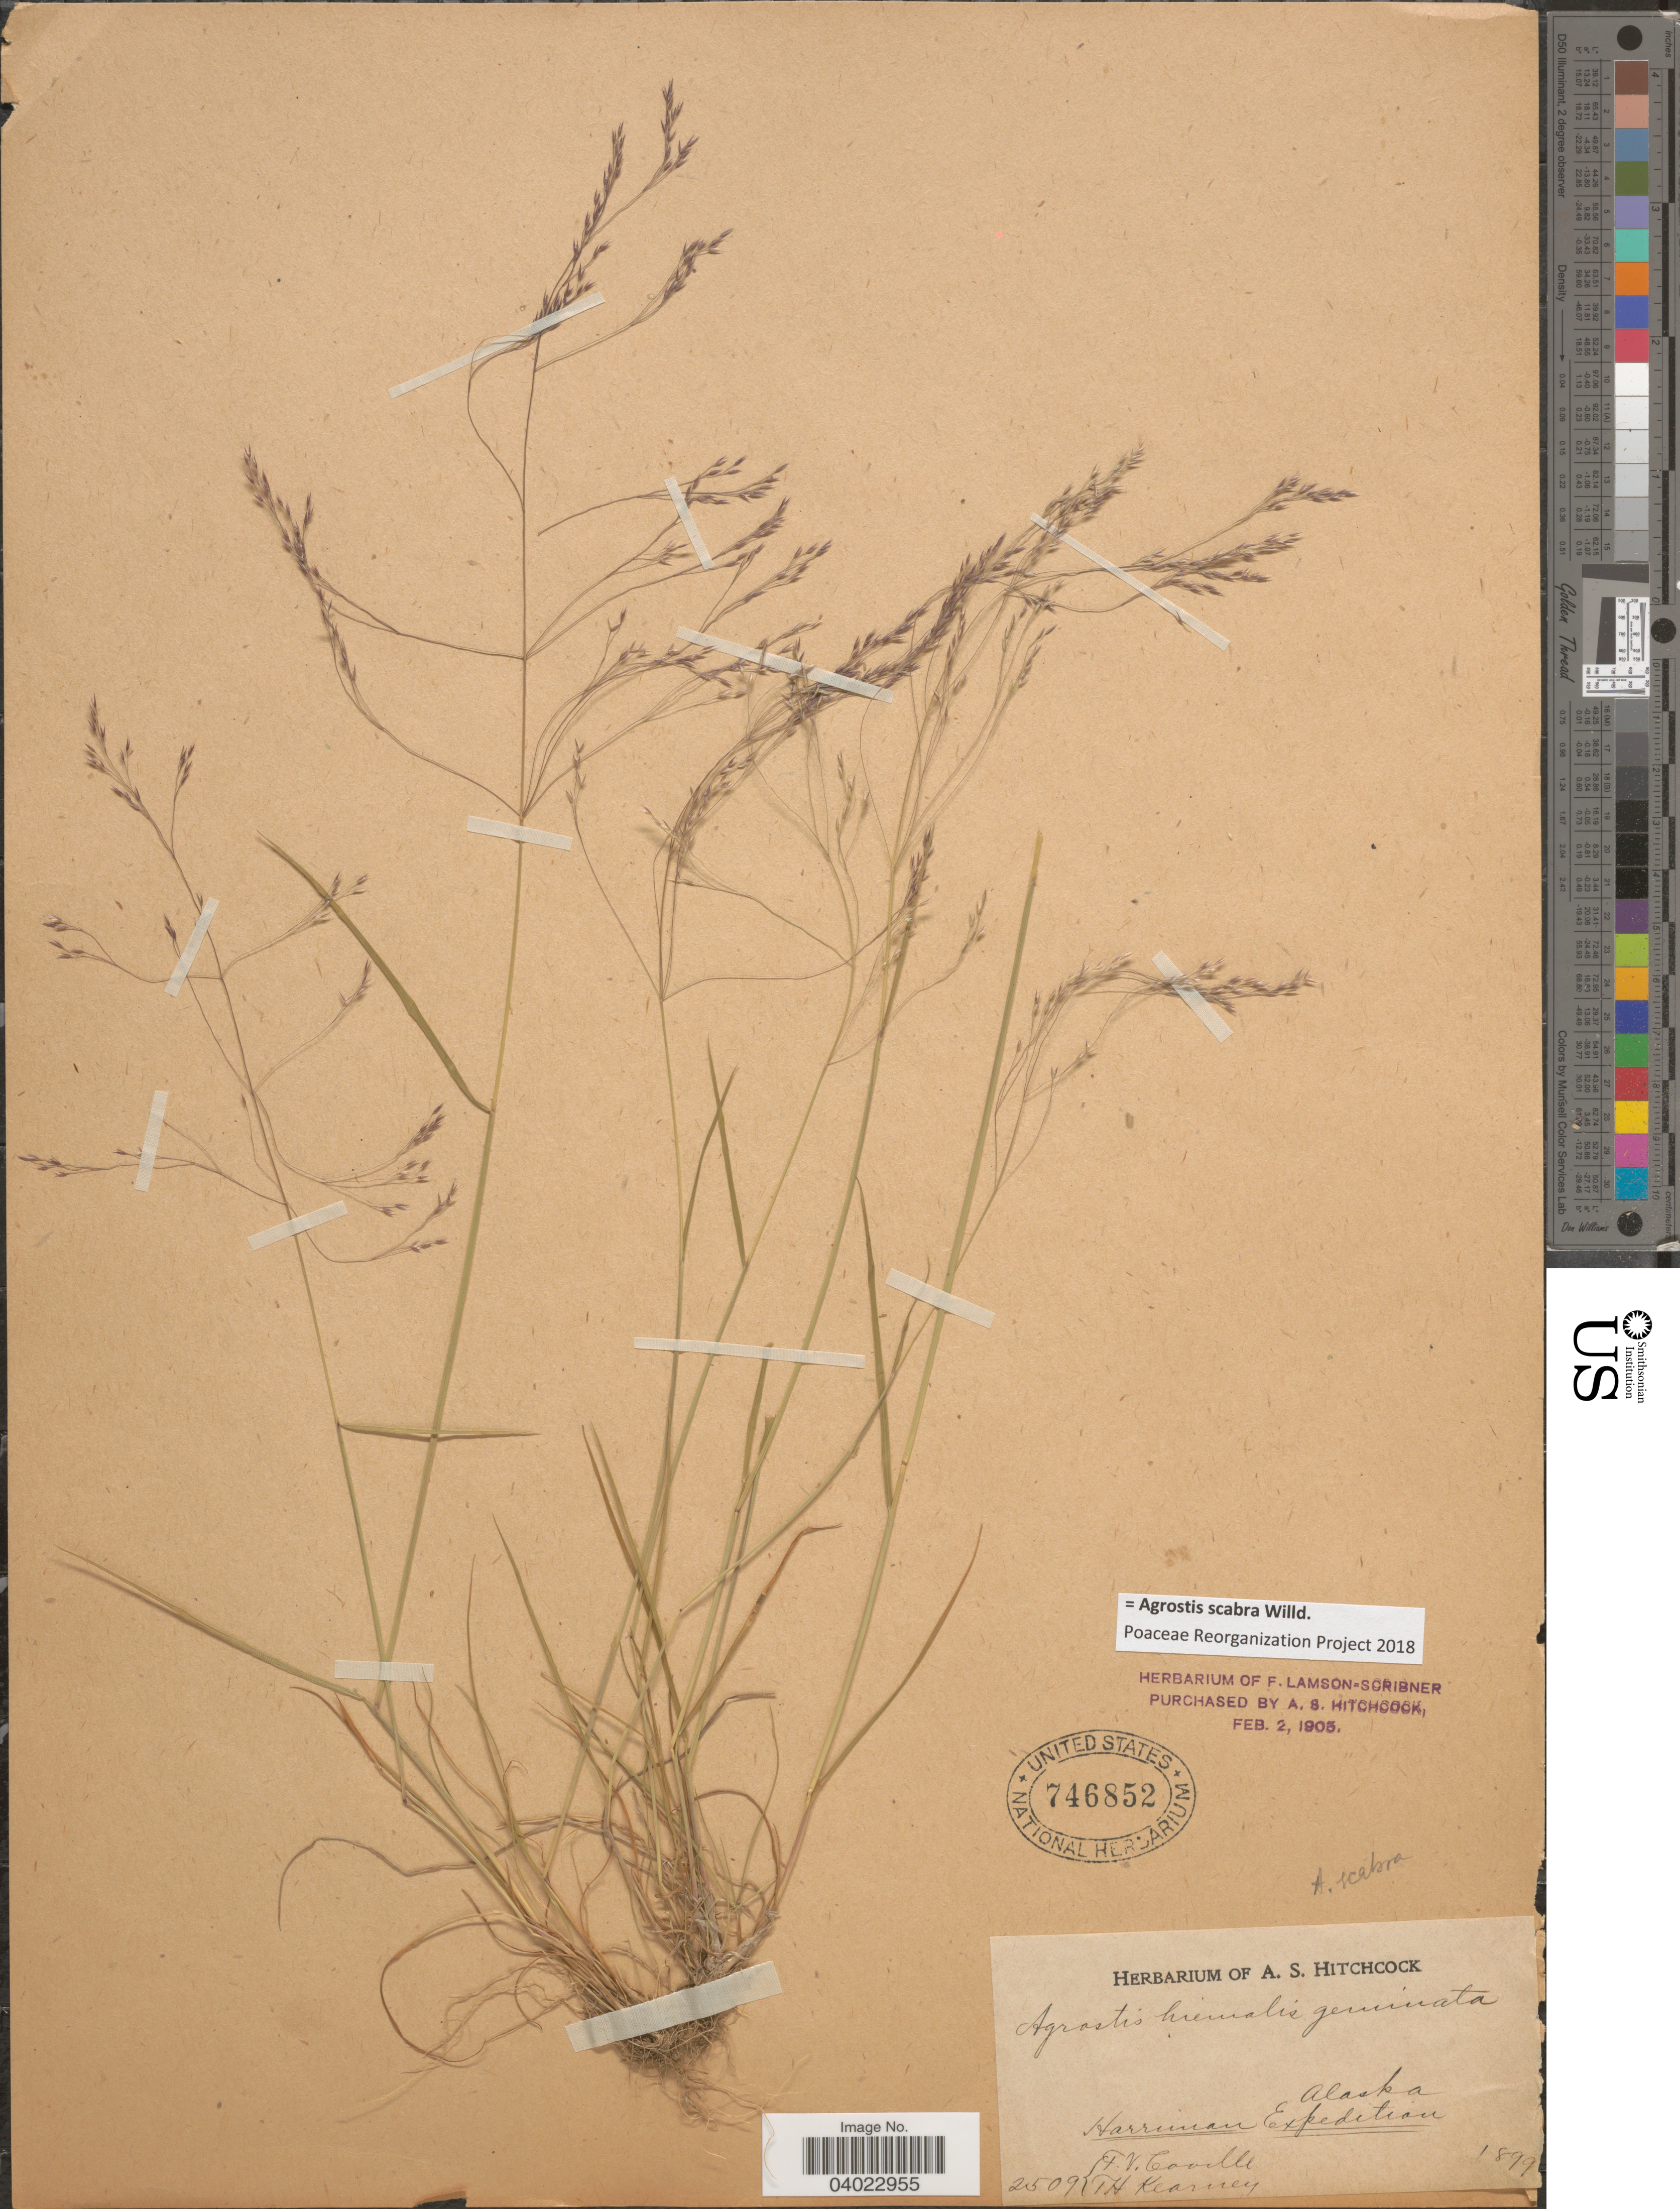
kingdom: Plantae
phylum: Tracheophyta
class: Liliopsida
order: Poales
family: Poaceae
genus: Agrostis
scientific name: Agrostis scabra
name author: Willd.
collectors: F. V. Coville & T. H. Kearney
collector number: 2509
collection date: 1899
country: United States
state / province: Alaska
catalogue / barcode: US 746852